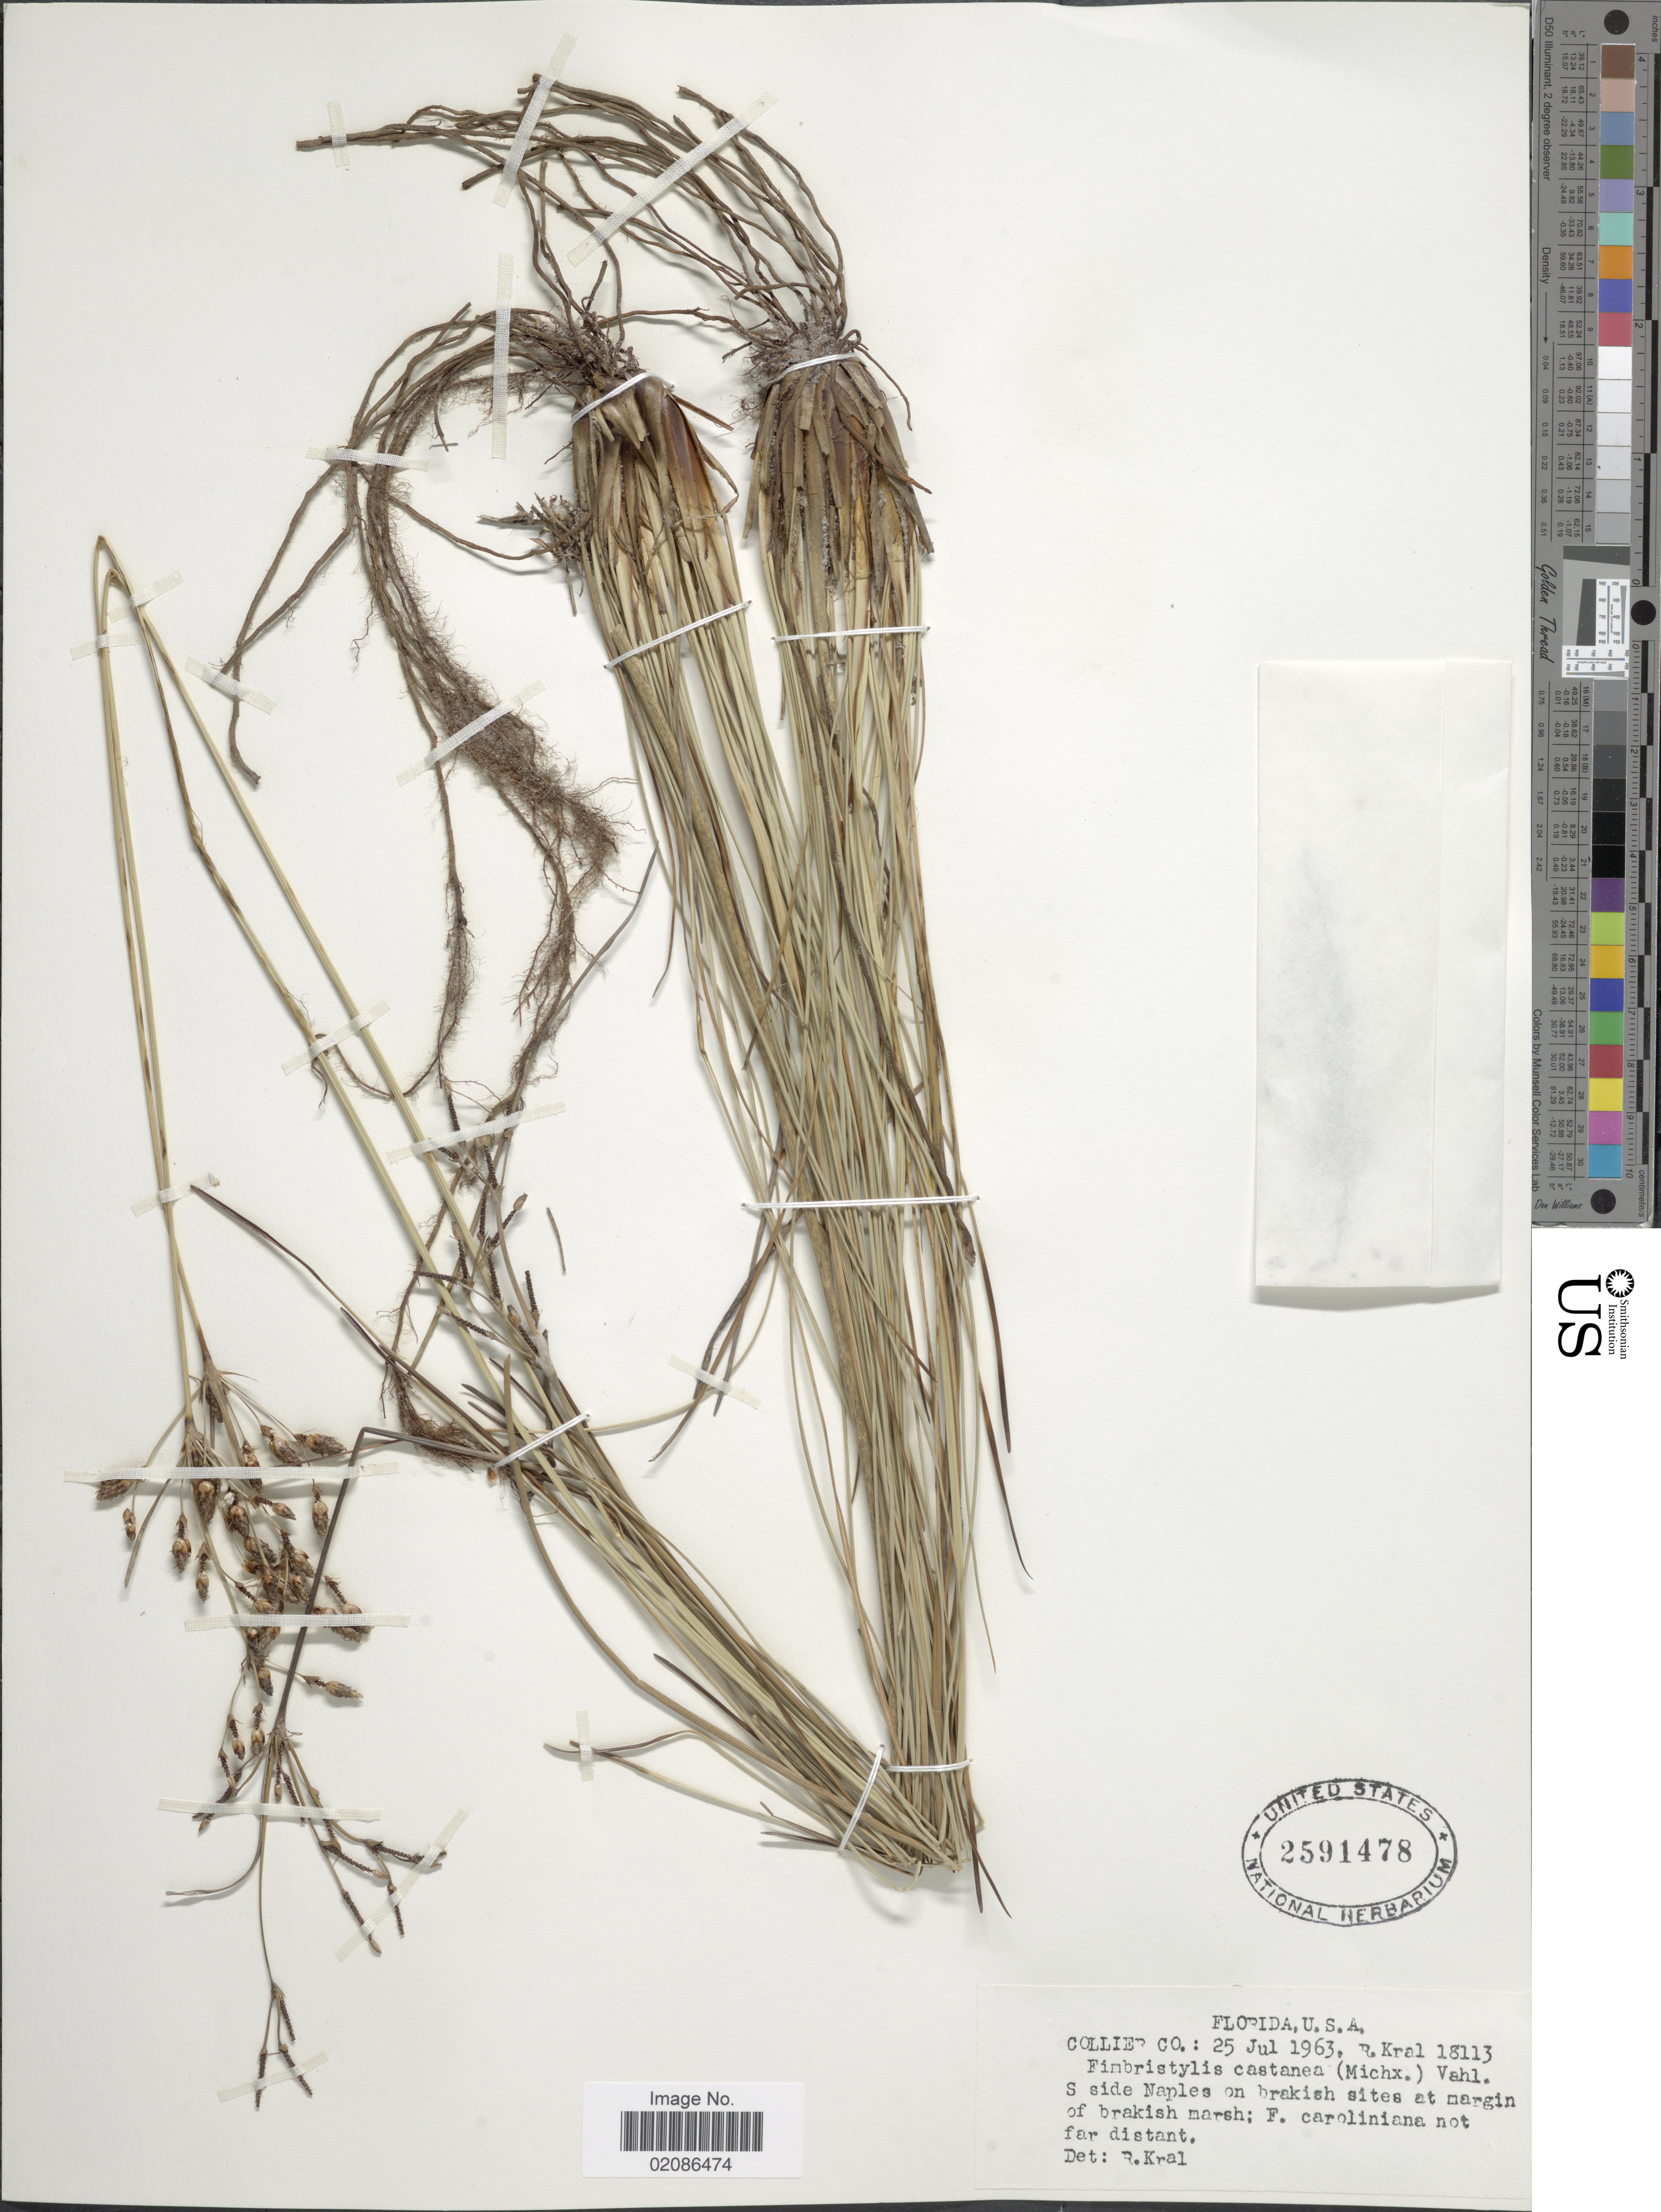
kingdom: Plantae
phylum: Tracheophyta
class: Liliopsida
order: Poales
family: Cyperaceae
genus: Fimbristylis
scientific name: Fimbristylis castanea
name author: (Michx.) Vahl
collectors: R. Kral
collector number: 18113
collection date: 1963-07-25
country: United States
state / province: Florida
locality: Collier Co.; S side Naples on brakish sites at margin of brakish marsh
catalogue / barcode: US 2591478